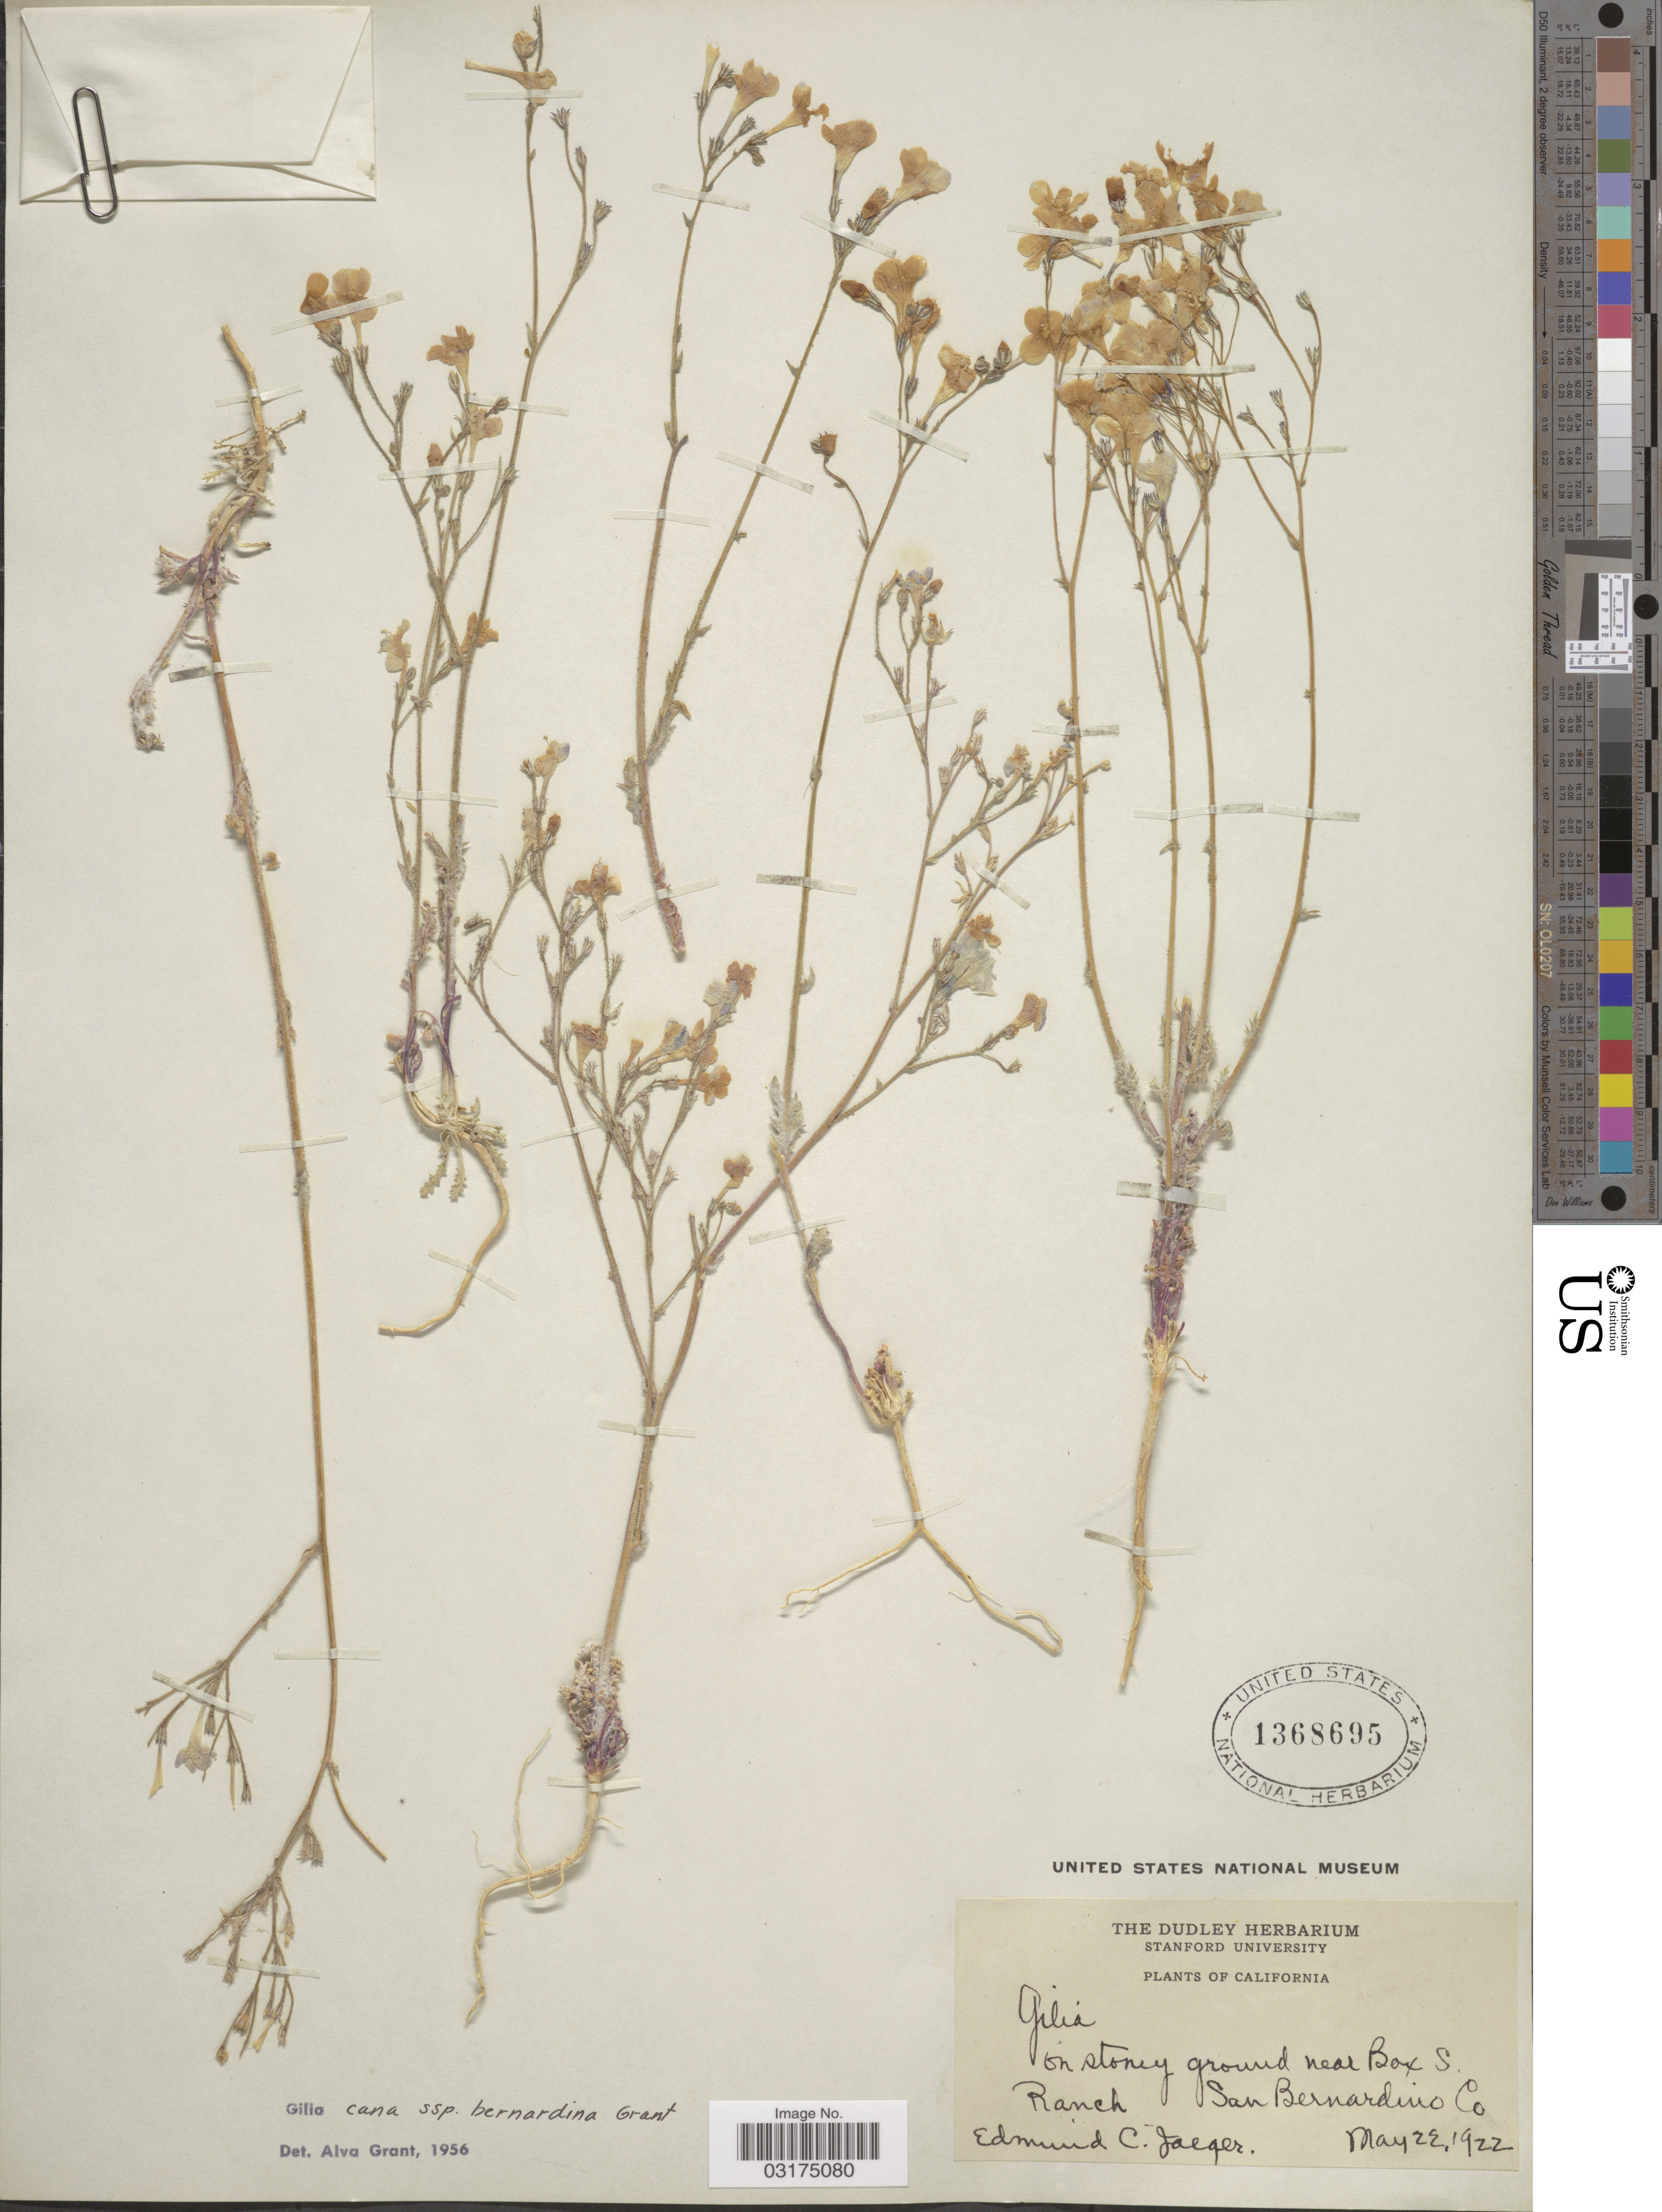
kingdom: Plantae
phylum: Tracheophyta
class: Magnoliopsida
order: Ericales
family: Polemoniaceae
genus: Gilia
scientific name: Gilia cana subsp. bernardina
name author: A.D. Grant & V.E. Grant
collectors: E. Jaeger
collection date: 1922-05-22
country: United States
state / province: California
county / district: San Bernardino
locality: On stoney ground near Box S Ranch, San Bernardino Co.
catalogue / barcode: US 1368695